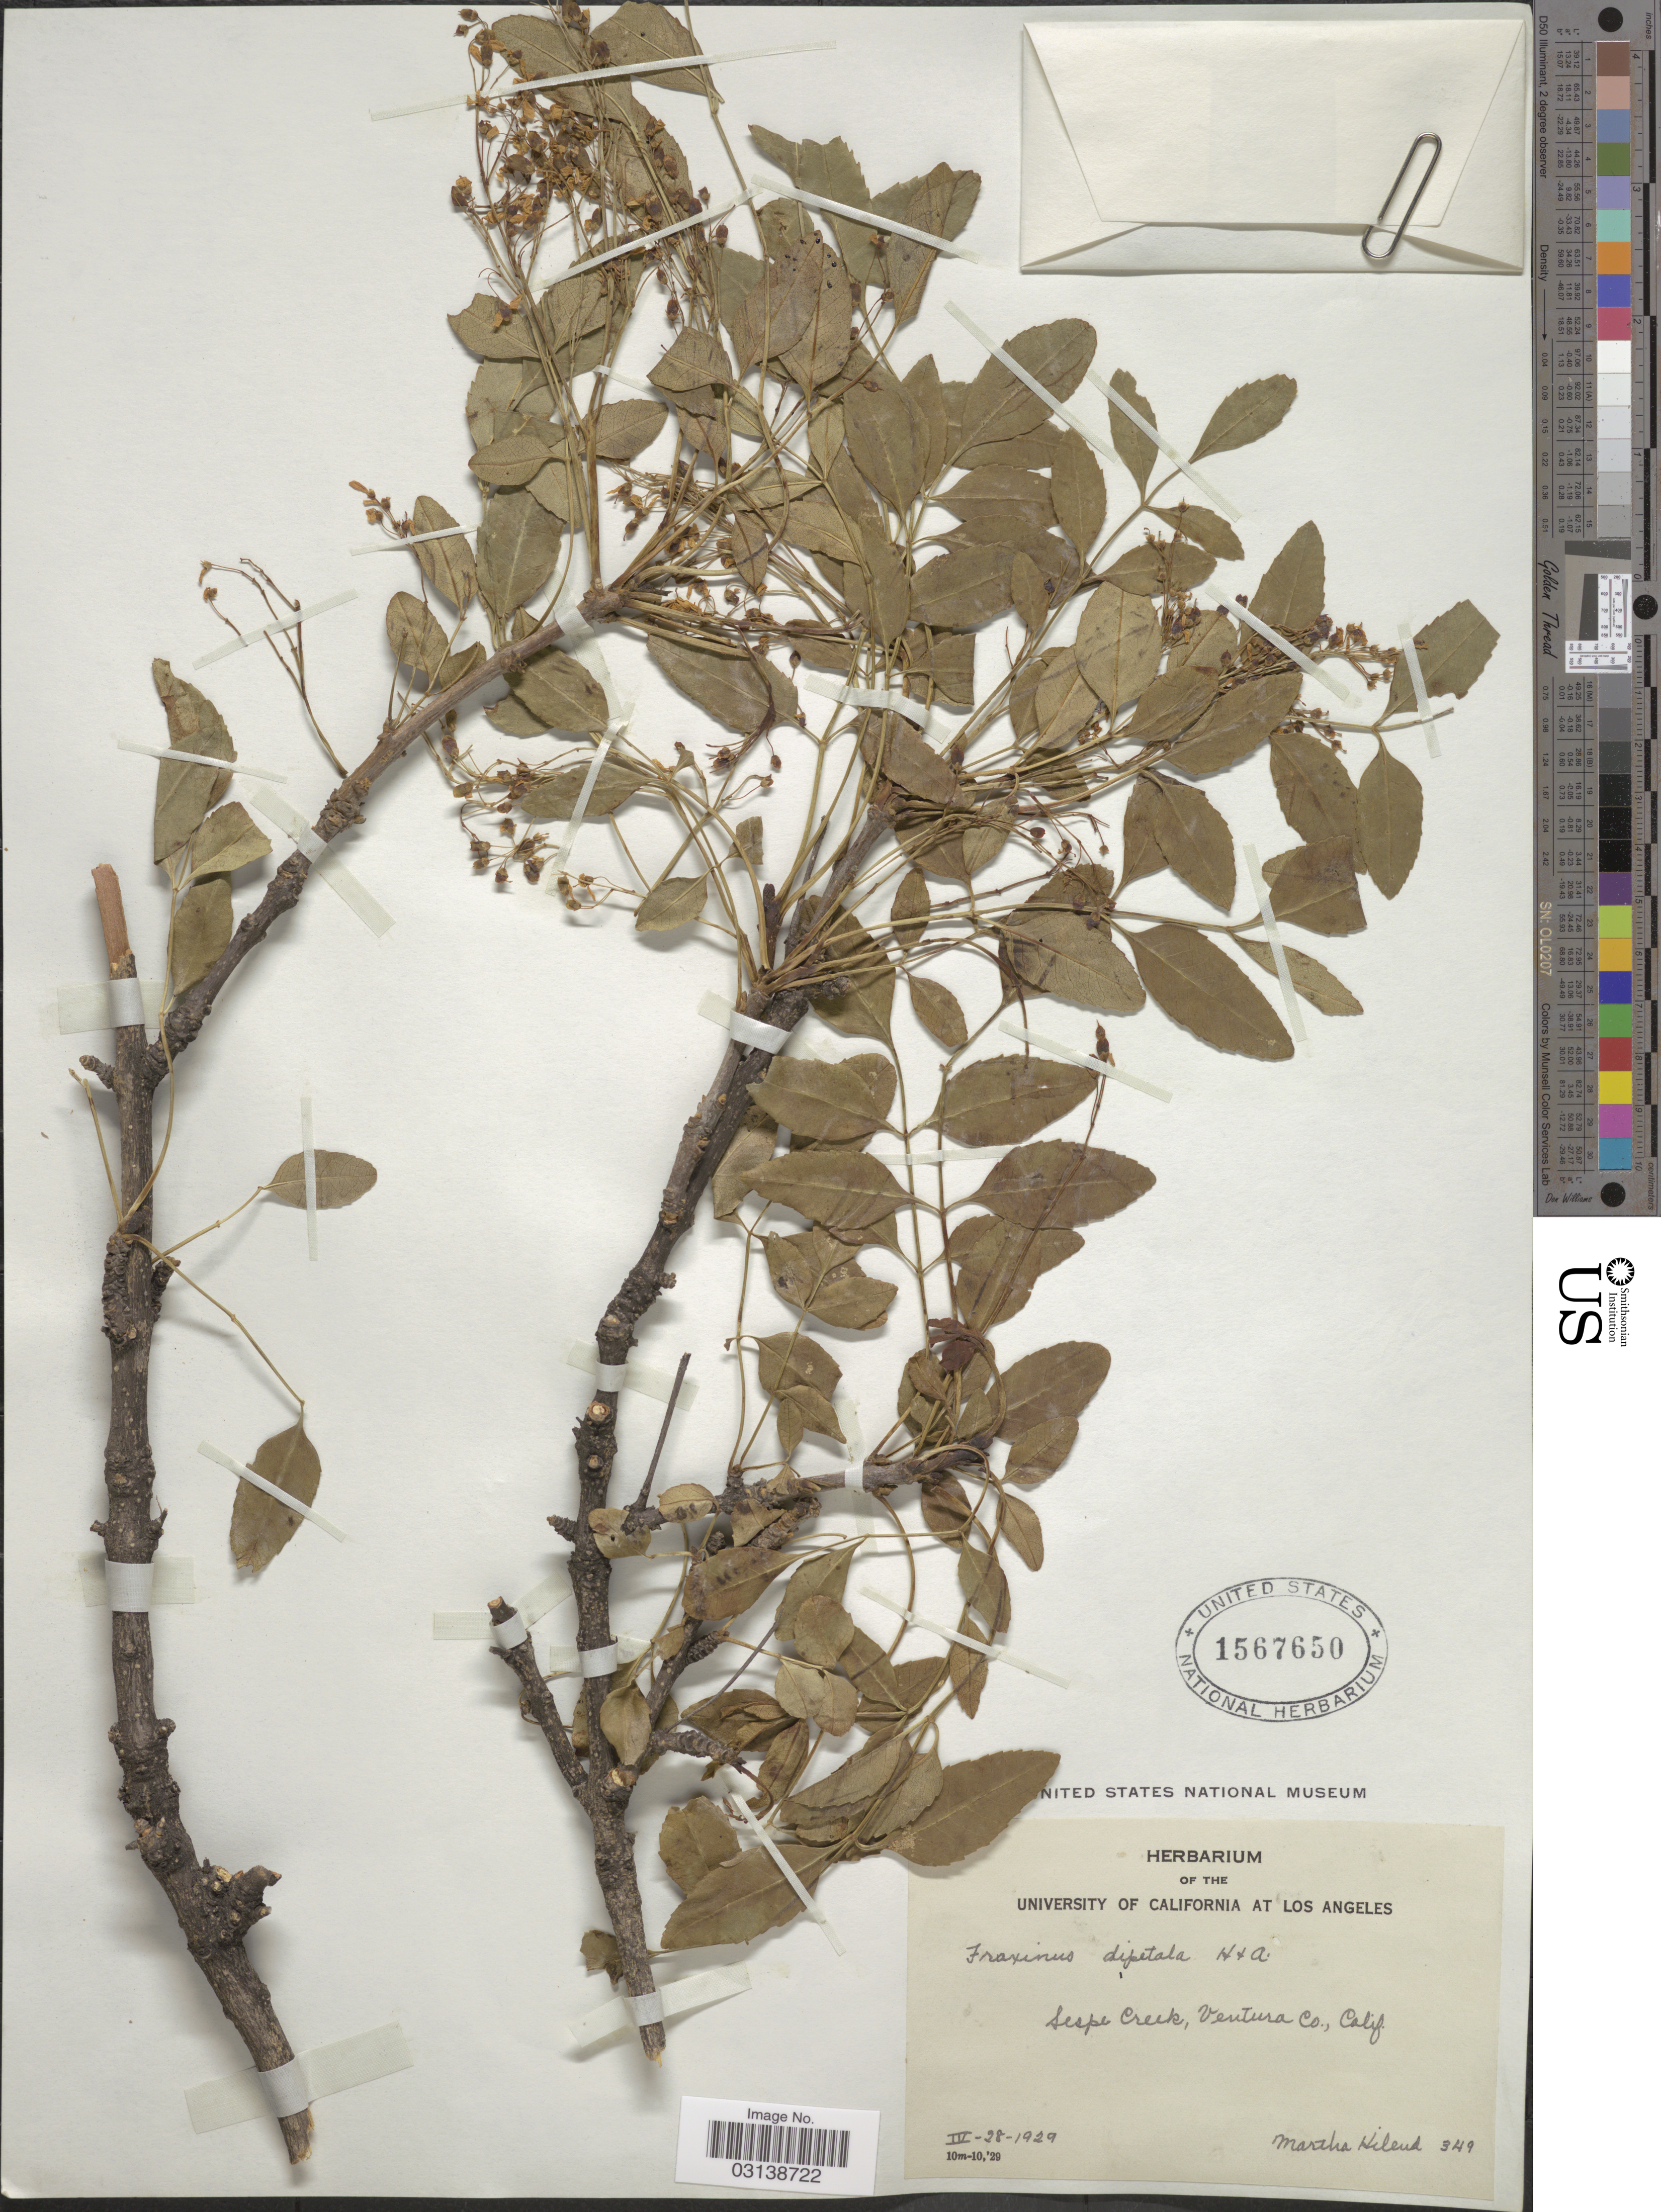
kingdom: Plantae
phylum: Tracheophyta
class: Magnoliopsida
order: Lamiales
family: Oleaceae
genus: Fraxinus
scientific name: Fraxinus dipetala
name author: Hook. & Arn.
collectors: M. L. Hilend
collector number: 349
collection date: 1929-04-28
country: United States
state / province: California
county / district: Ventura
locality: Sespe Creek, Ventura Co.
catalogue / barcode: US 1567650